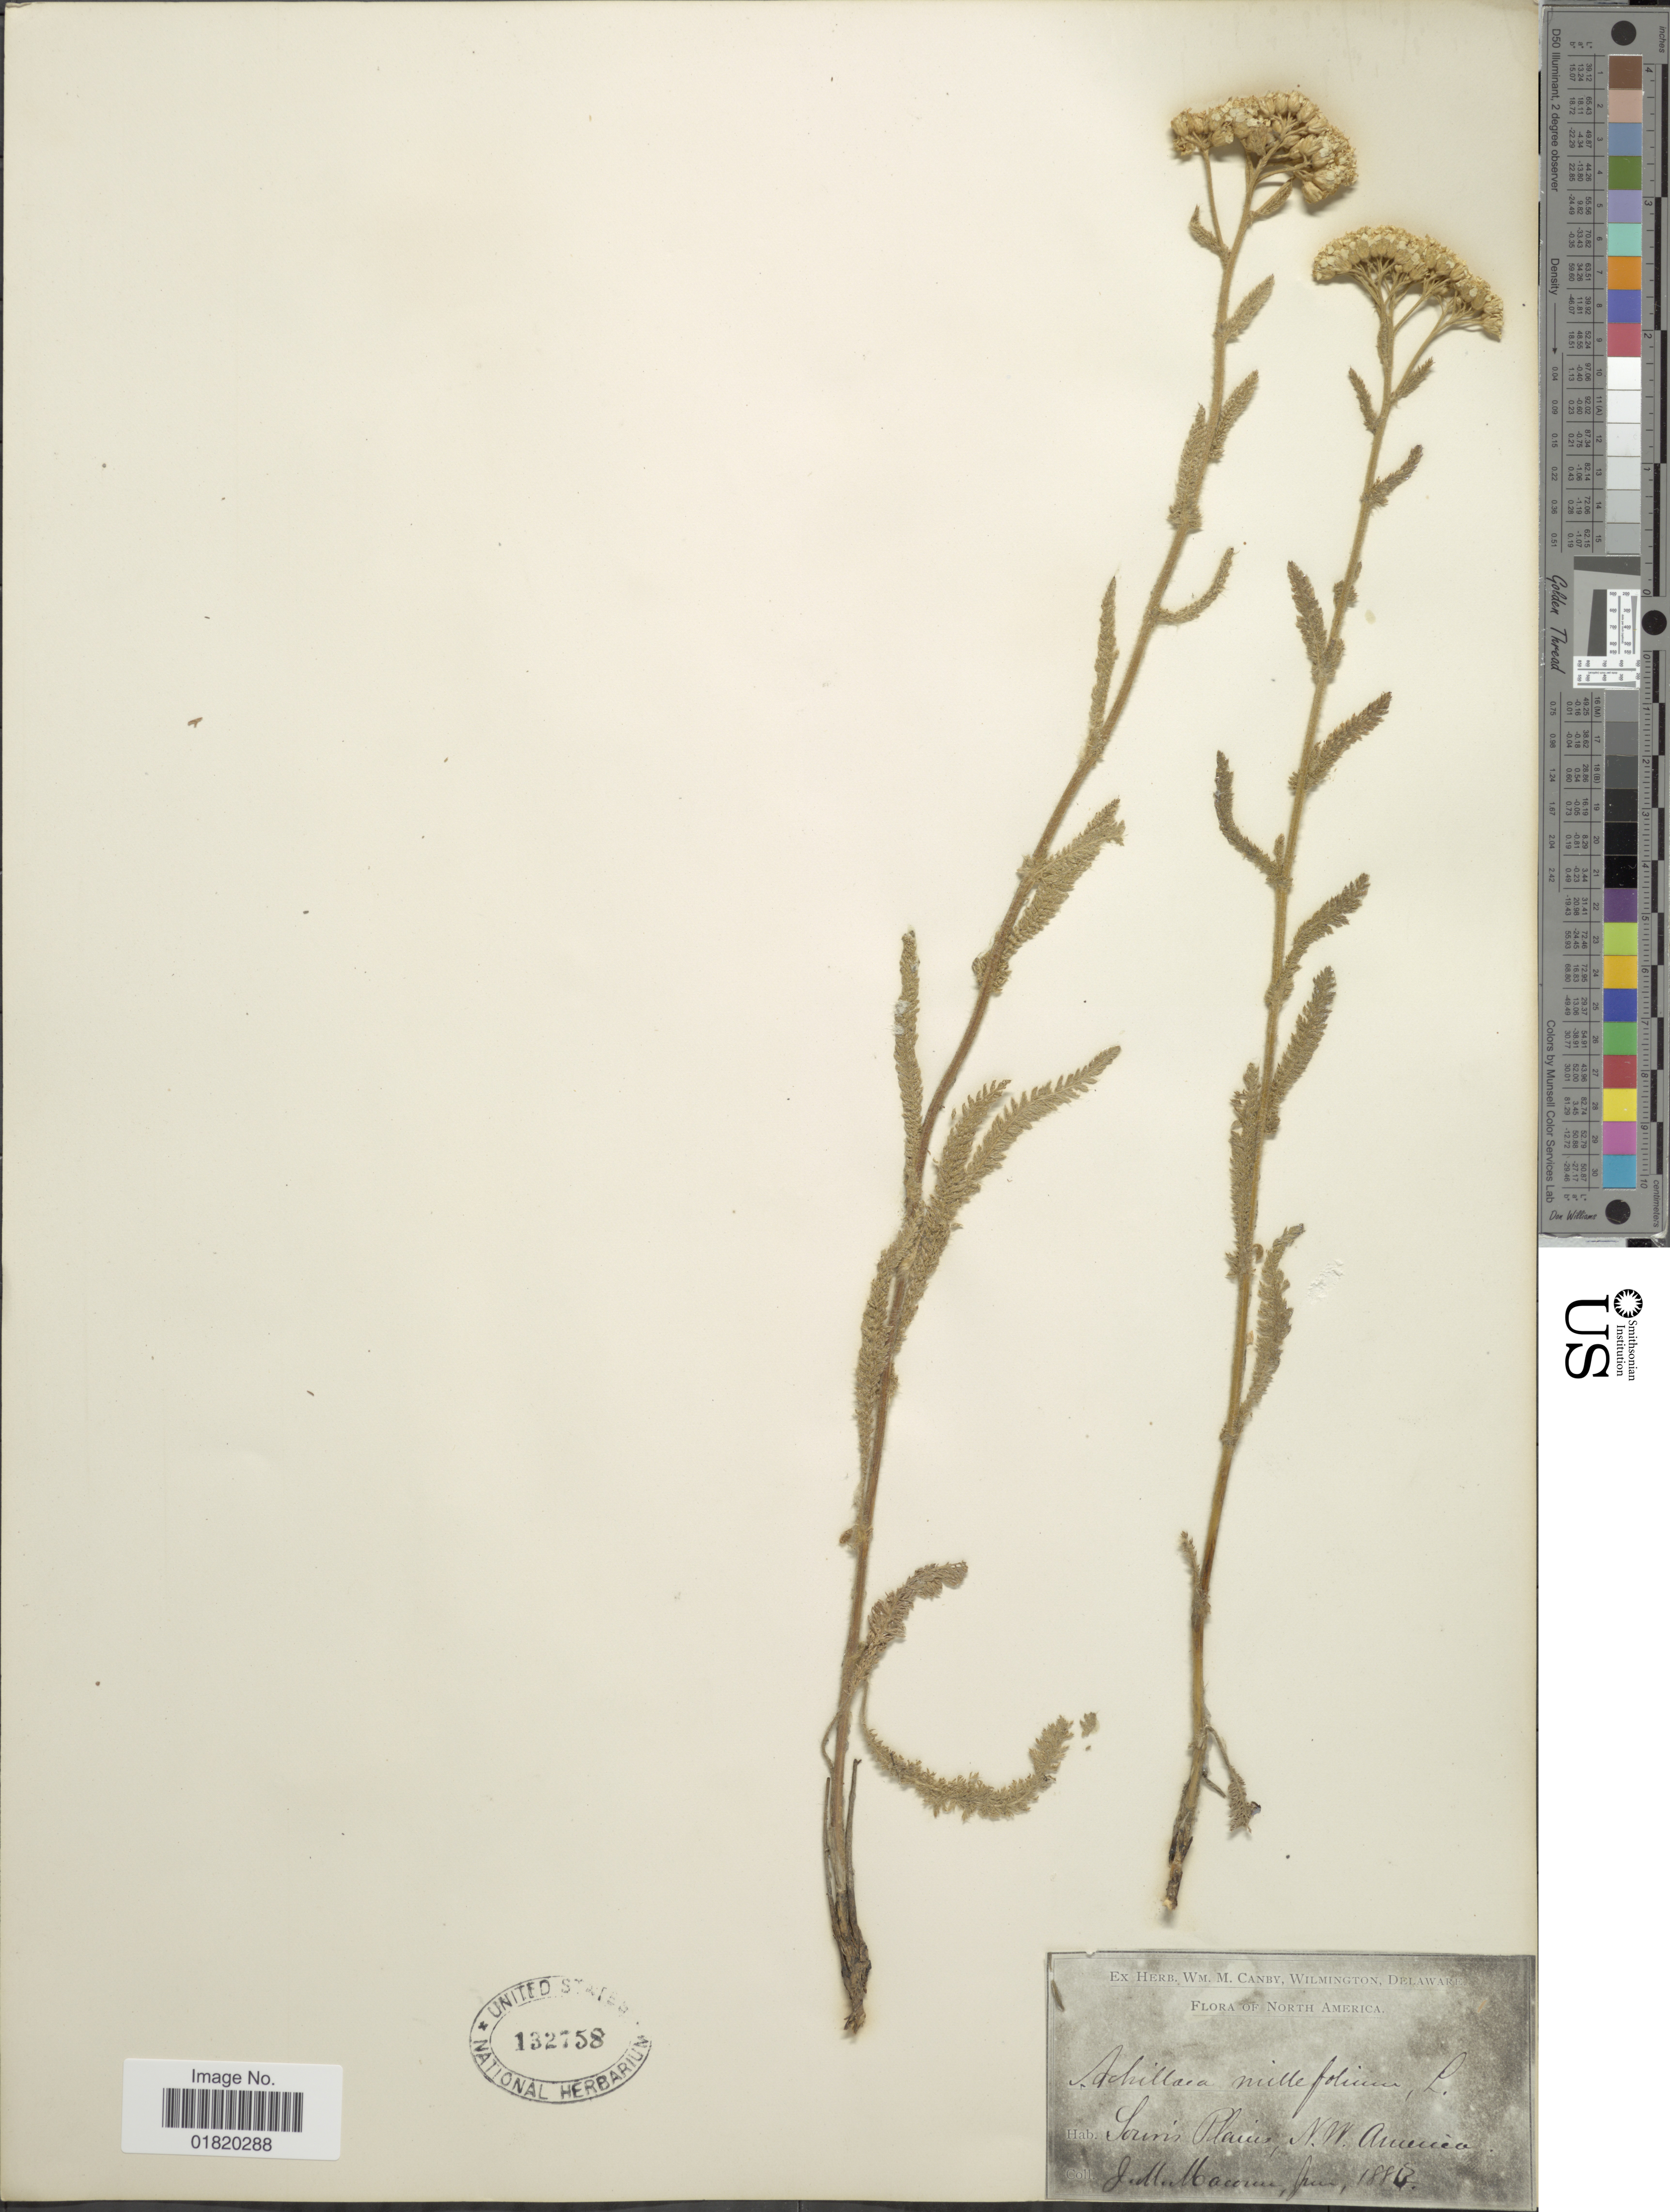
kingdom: Plantae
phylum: Tracheophyta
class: Magnoliopsida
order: Asterales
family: Asteraceae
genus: Achillea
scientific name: Achillea millefolium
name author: L.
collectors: J. M. Macoun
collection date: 1883-06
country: Canada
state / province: Manitoba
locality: Souris Plains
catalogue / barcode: US 132758